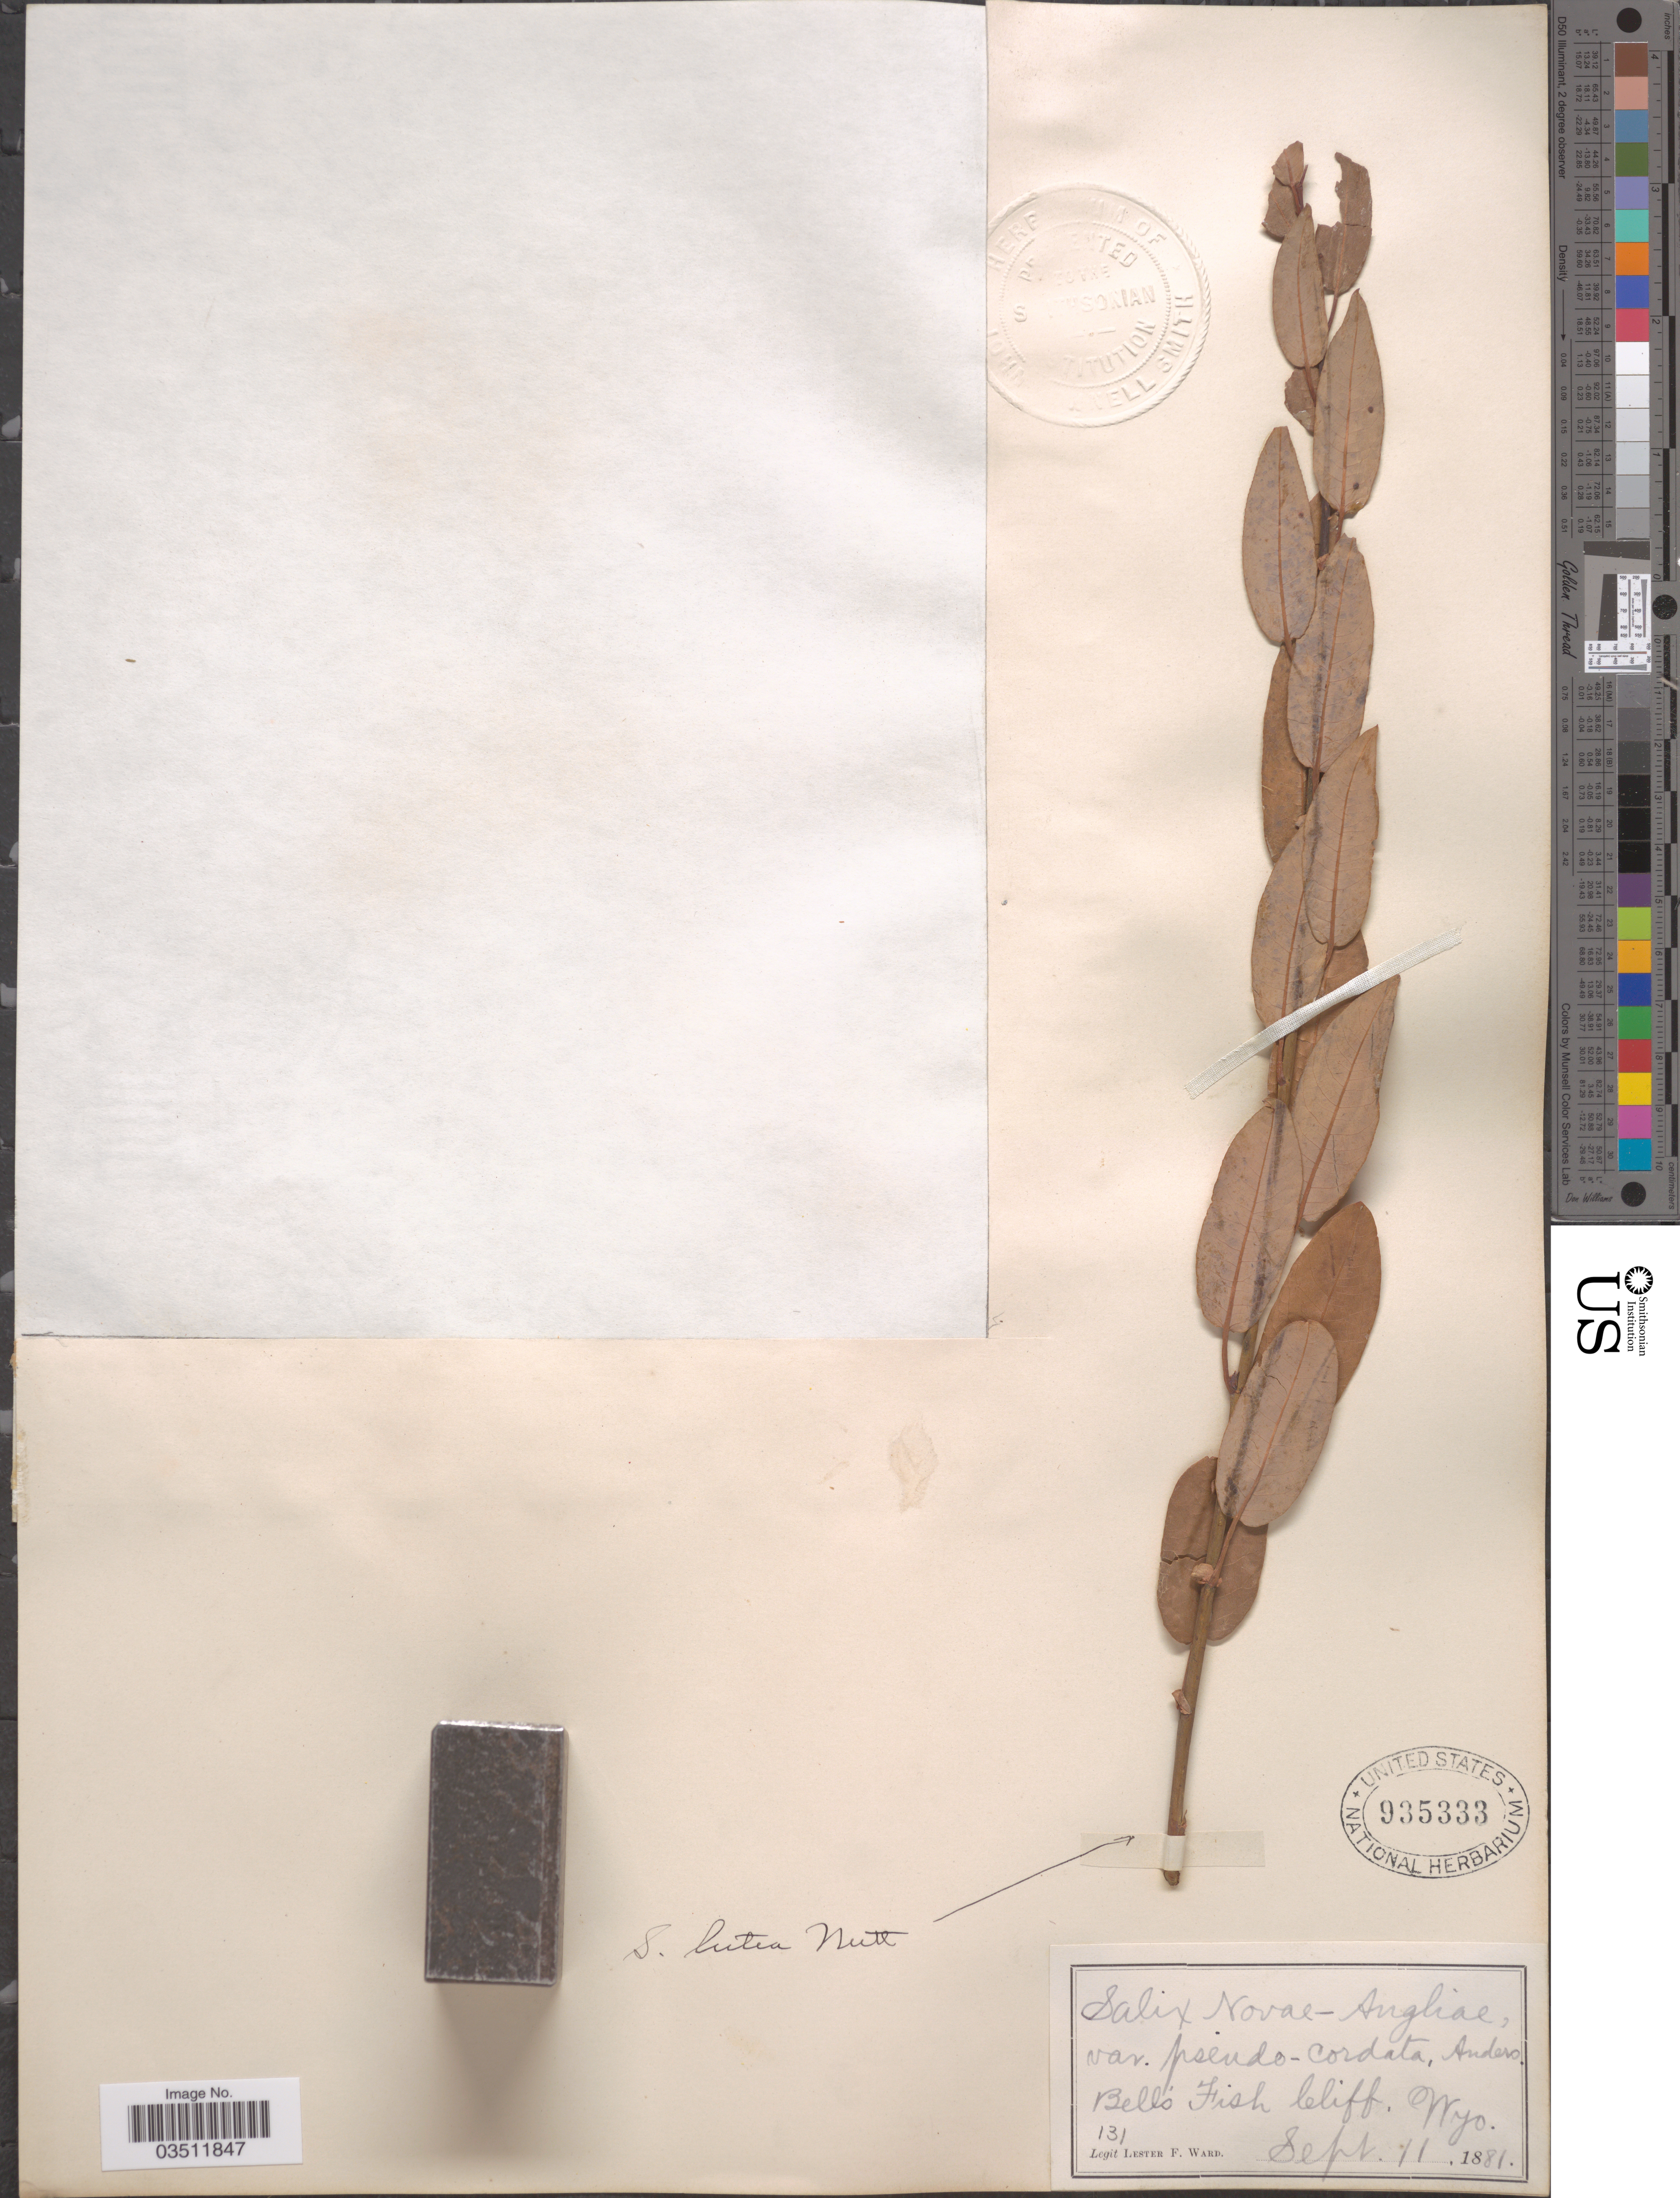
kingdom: Plantae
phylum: Tracheophyta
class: Magnoliopsida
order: Malpighiales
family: Salicaceae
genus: Salix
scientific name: Salix lutea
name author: Nutt.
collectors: L. F. Ward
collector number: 131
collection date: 1881-09-11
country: United States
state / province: Wyoming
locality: Bell's Fish Cliff.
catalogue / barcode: US 935333